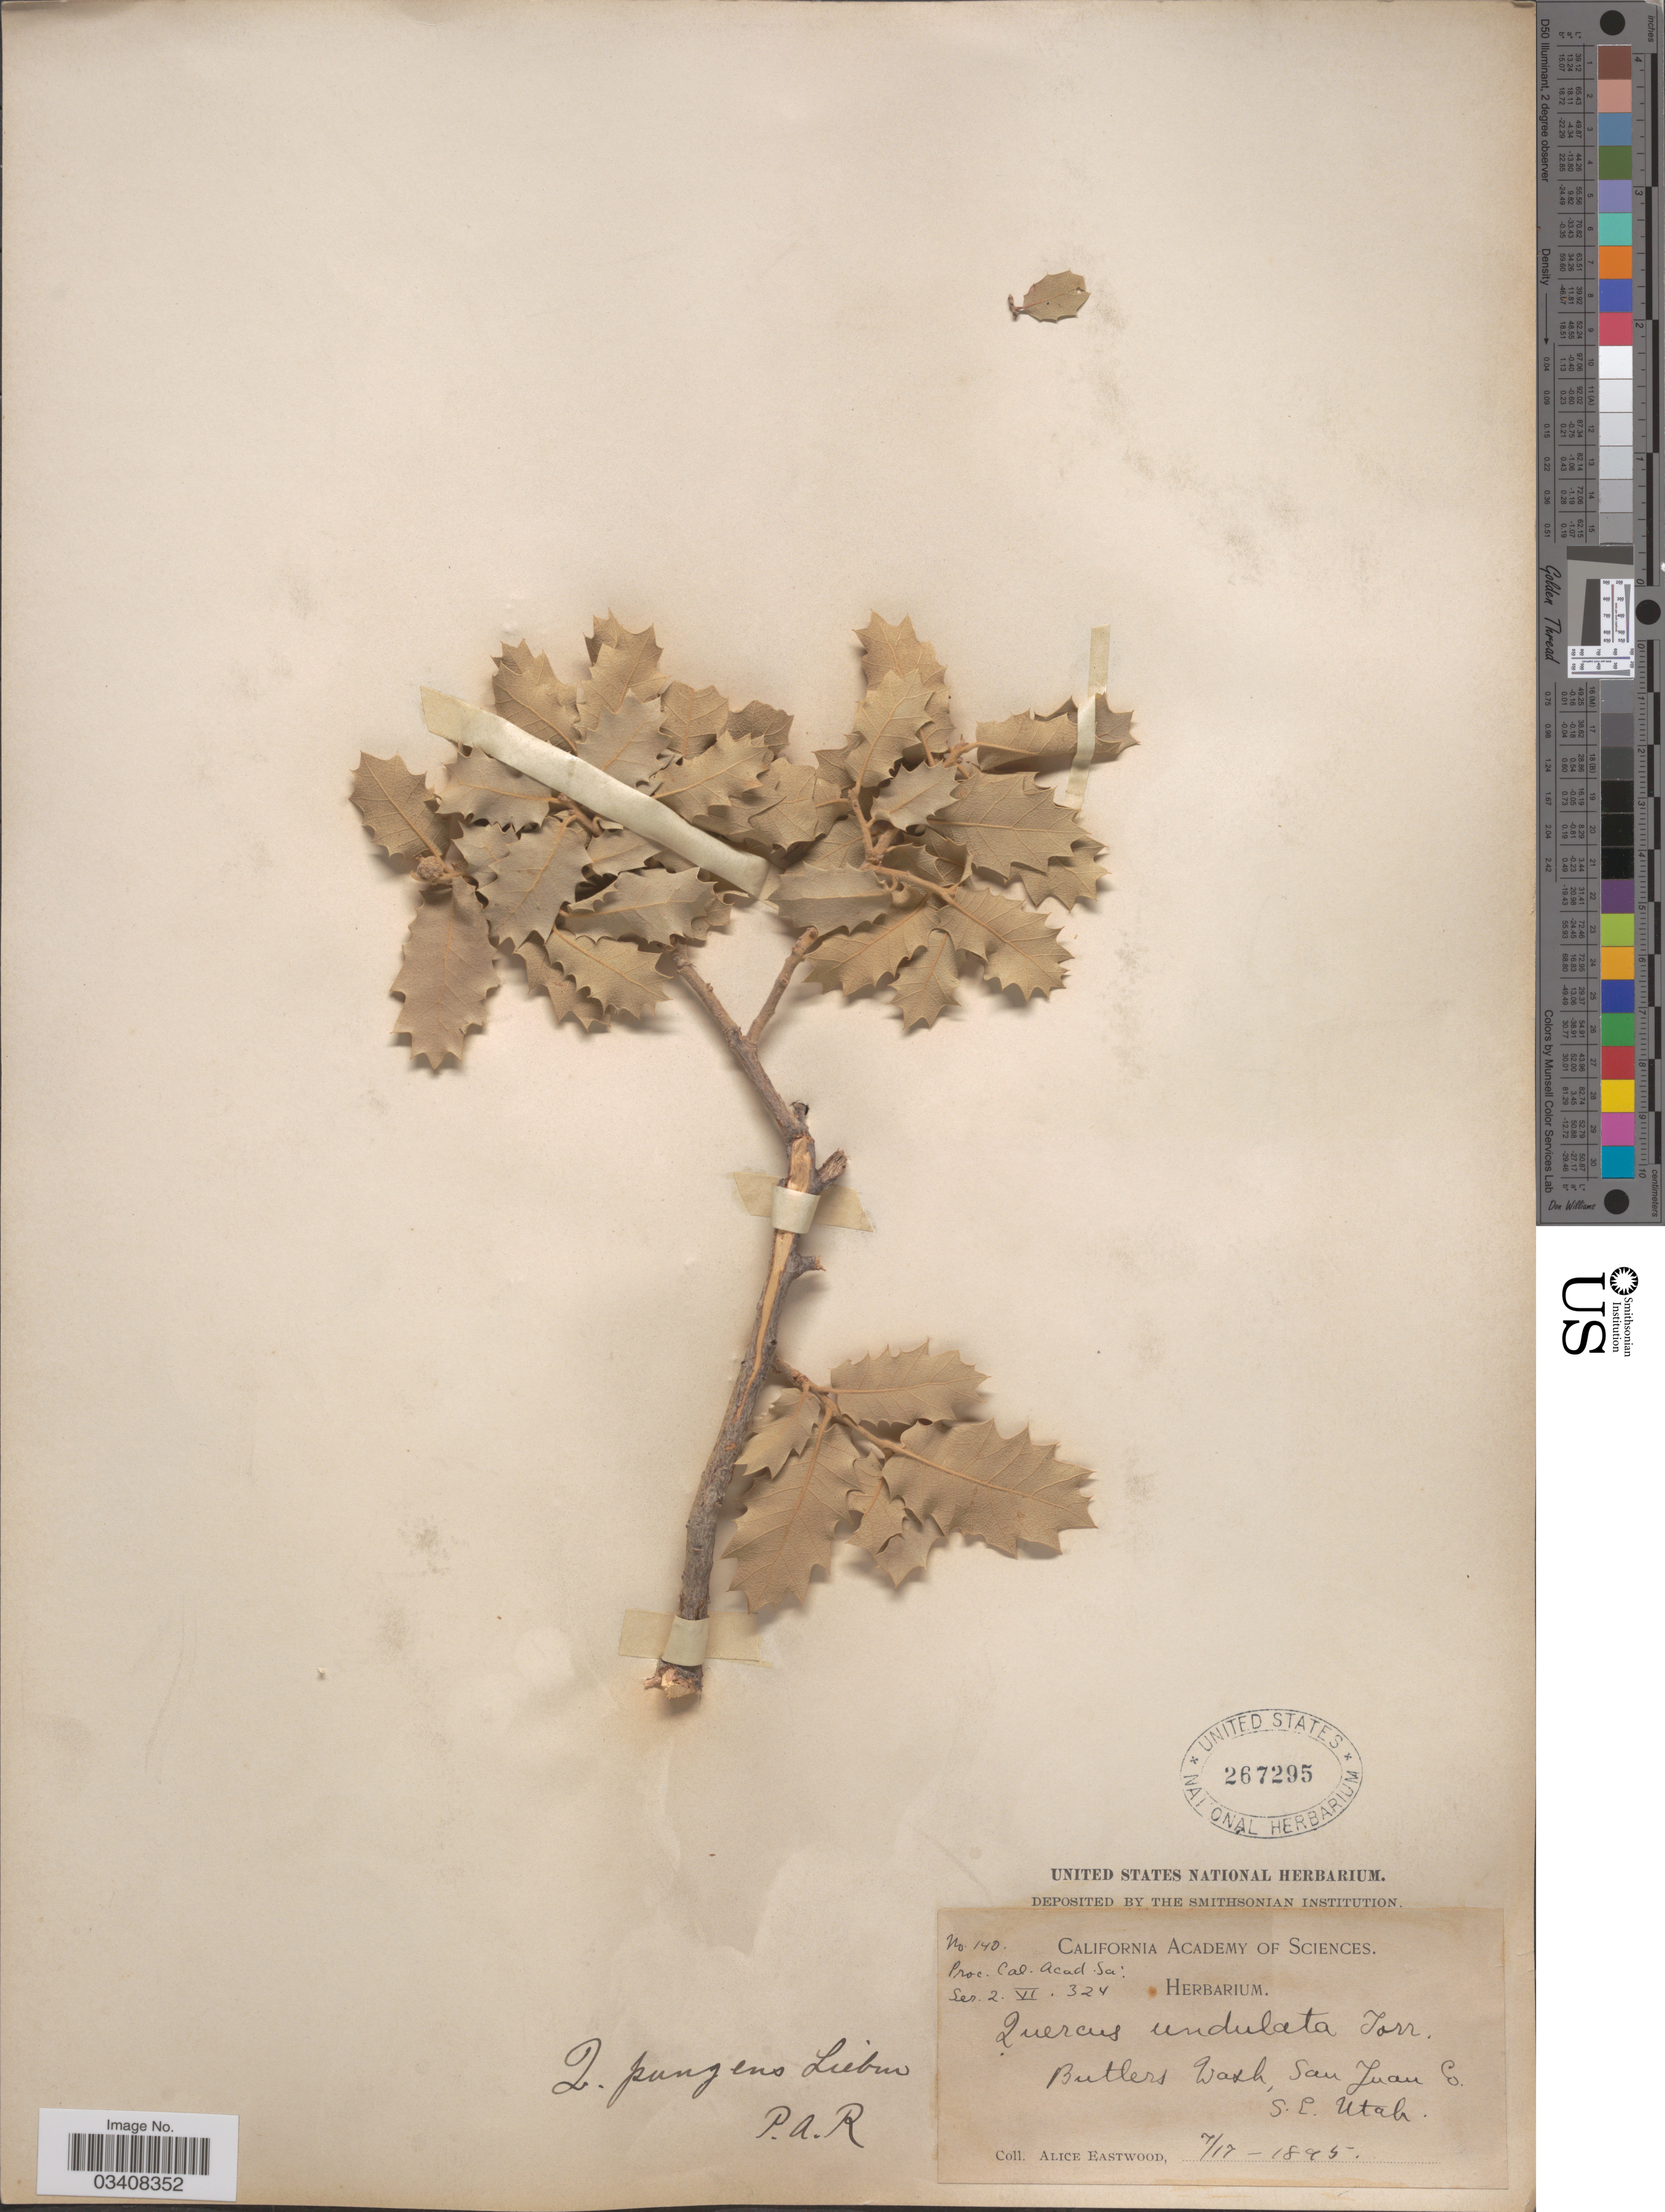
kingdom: Plantae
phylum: Tracheophyta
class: Magnoliopsida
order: Fagales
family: Fagaceae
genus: Quercus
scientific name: Quercus pungens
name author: Liebm.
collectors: A. Eastwood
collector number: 140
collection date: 1895-07-17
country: United States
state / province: Utah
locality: Butlers Wash, San Juan Co. S.E. Utah.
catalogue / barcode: US 267295